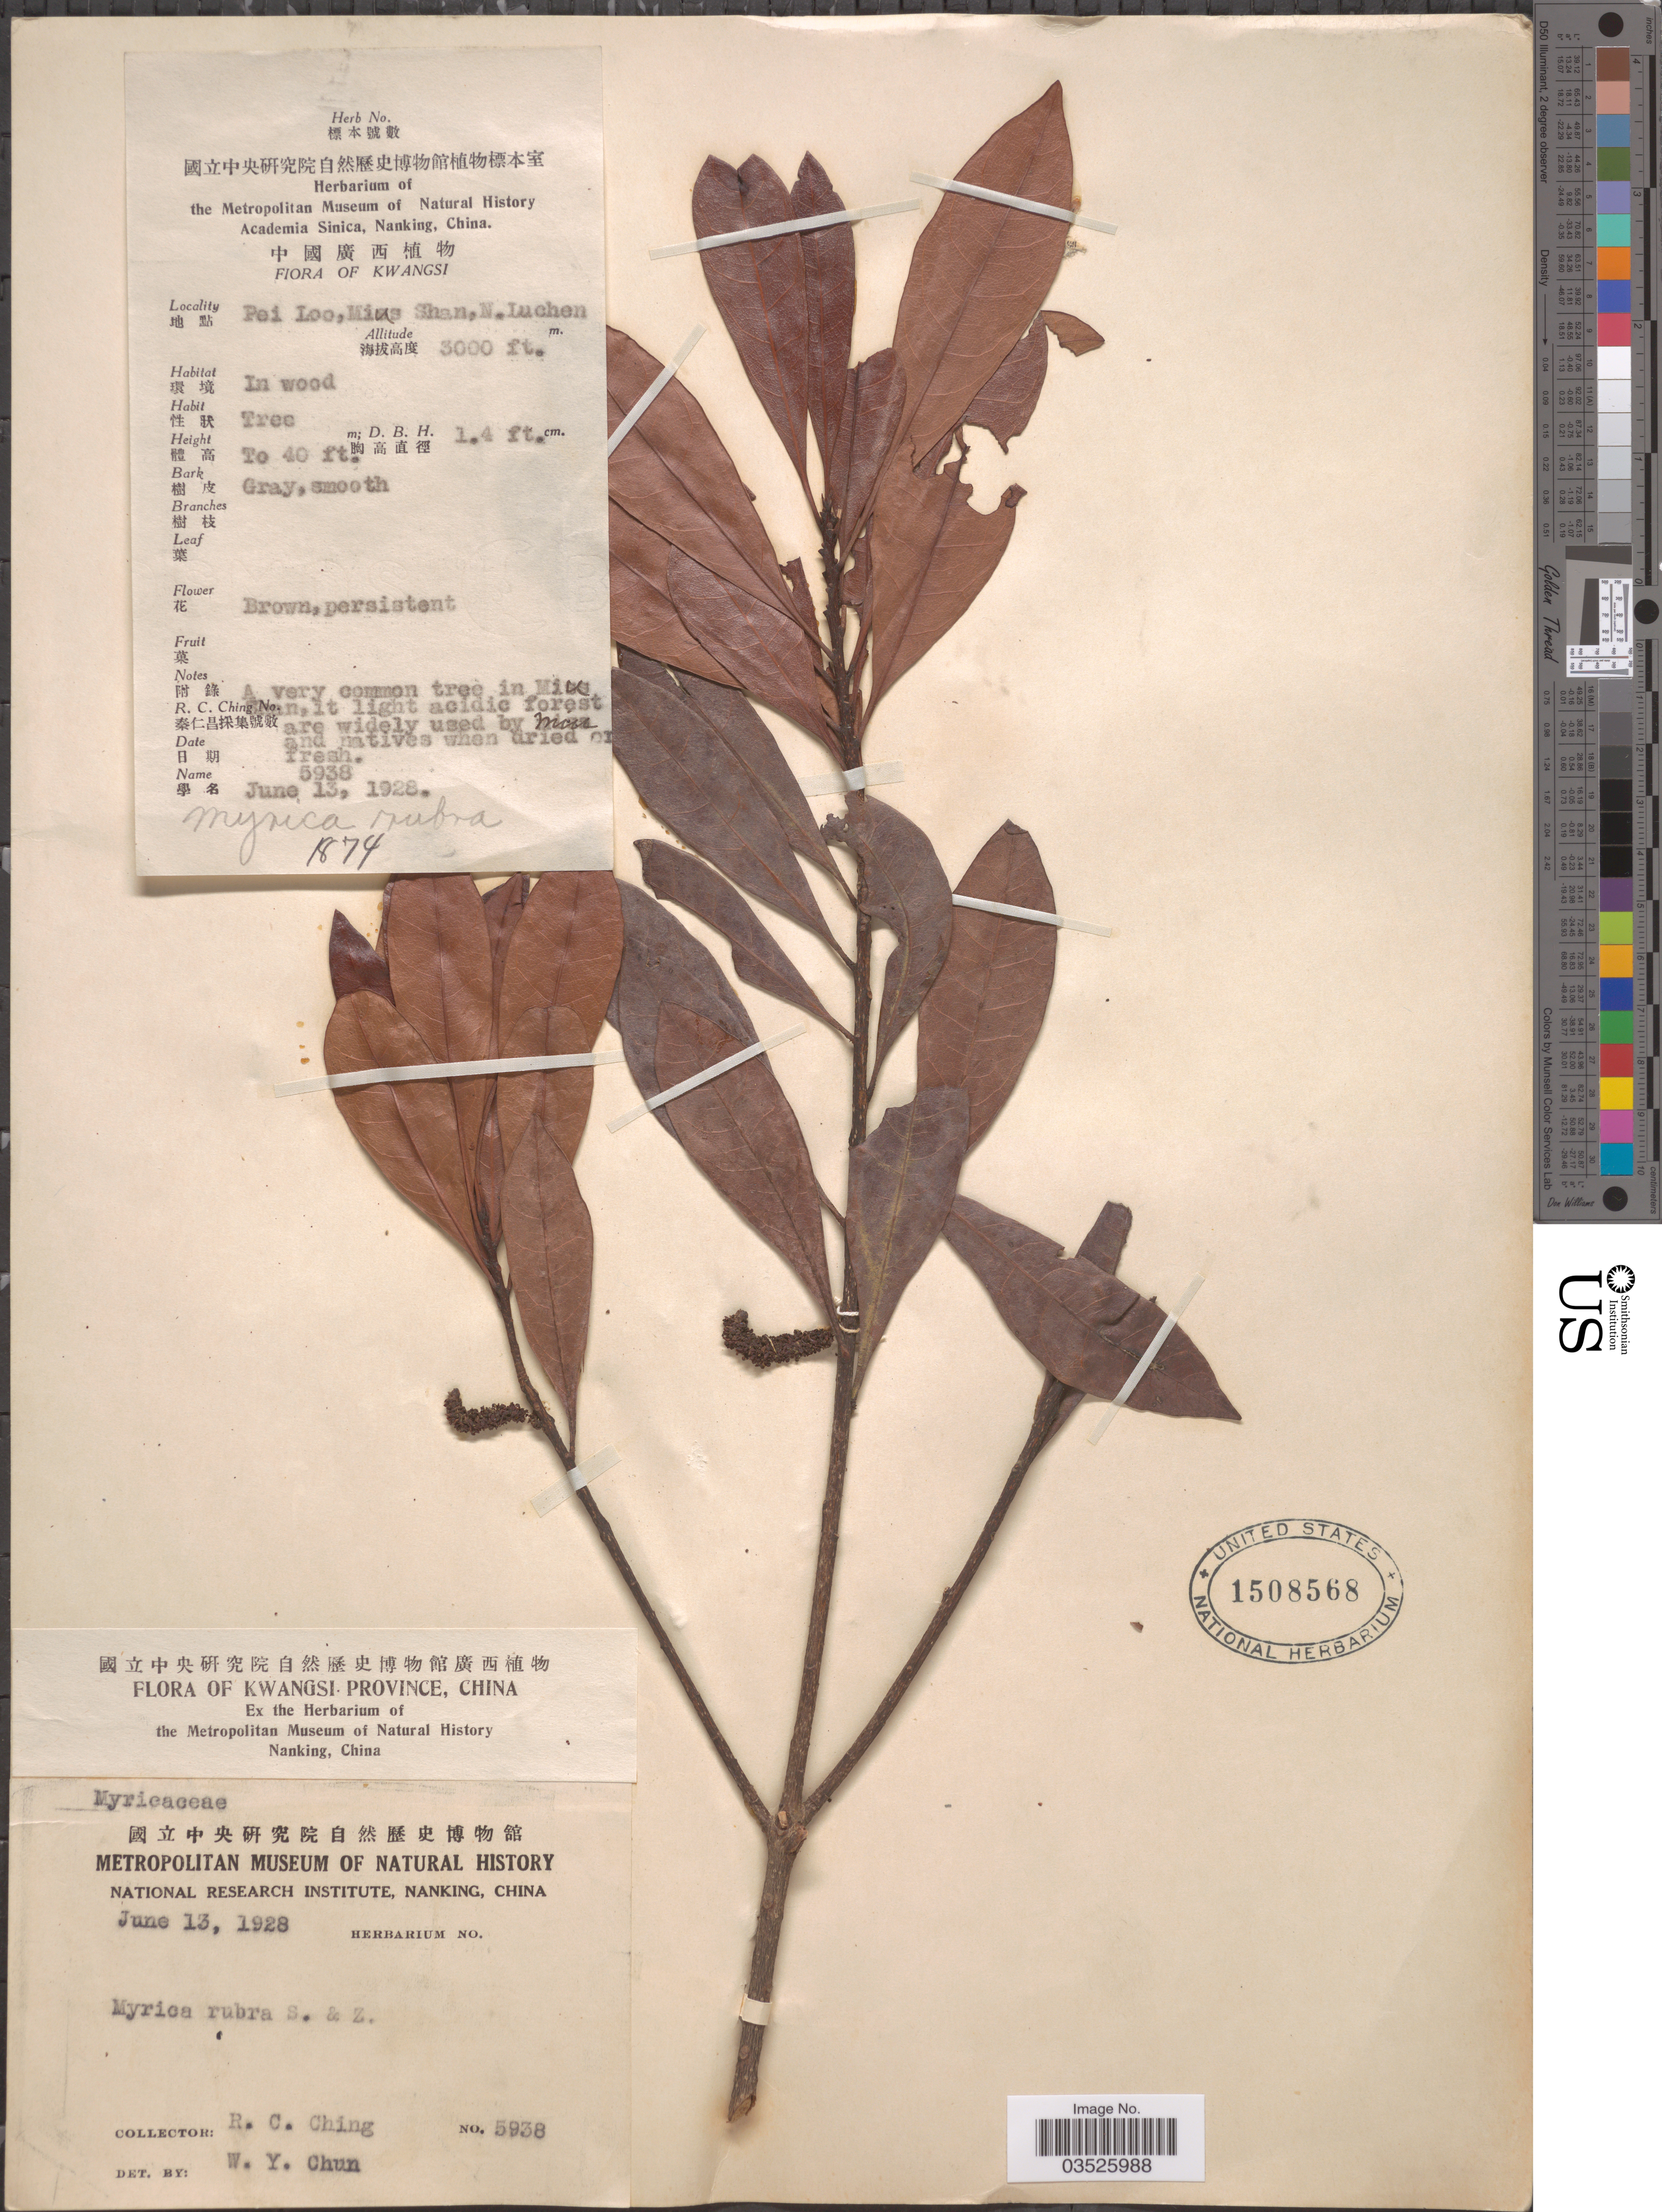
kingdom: Plantae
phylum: Tracheophyta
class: Magnoliopsida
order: Fagales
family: Myricaceae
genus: Morella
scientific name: Morella rubra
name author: Lour.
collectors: R. C. Ching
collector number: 5938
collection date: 1928-06-13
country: China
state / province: Guangxi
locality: Kwangsi Province. Pei Loo [interpreted], Mius Shan, N. Luchen.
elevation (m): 914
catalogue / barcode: US 1508568